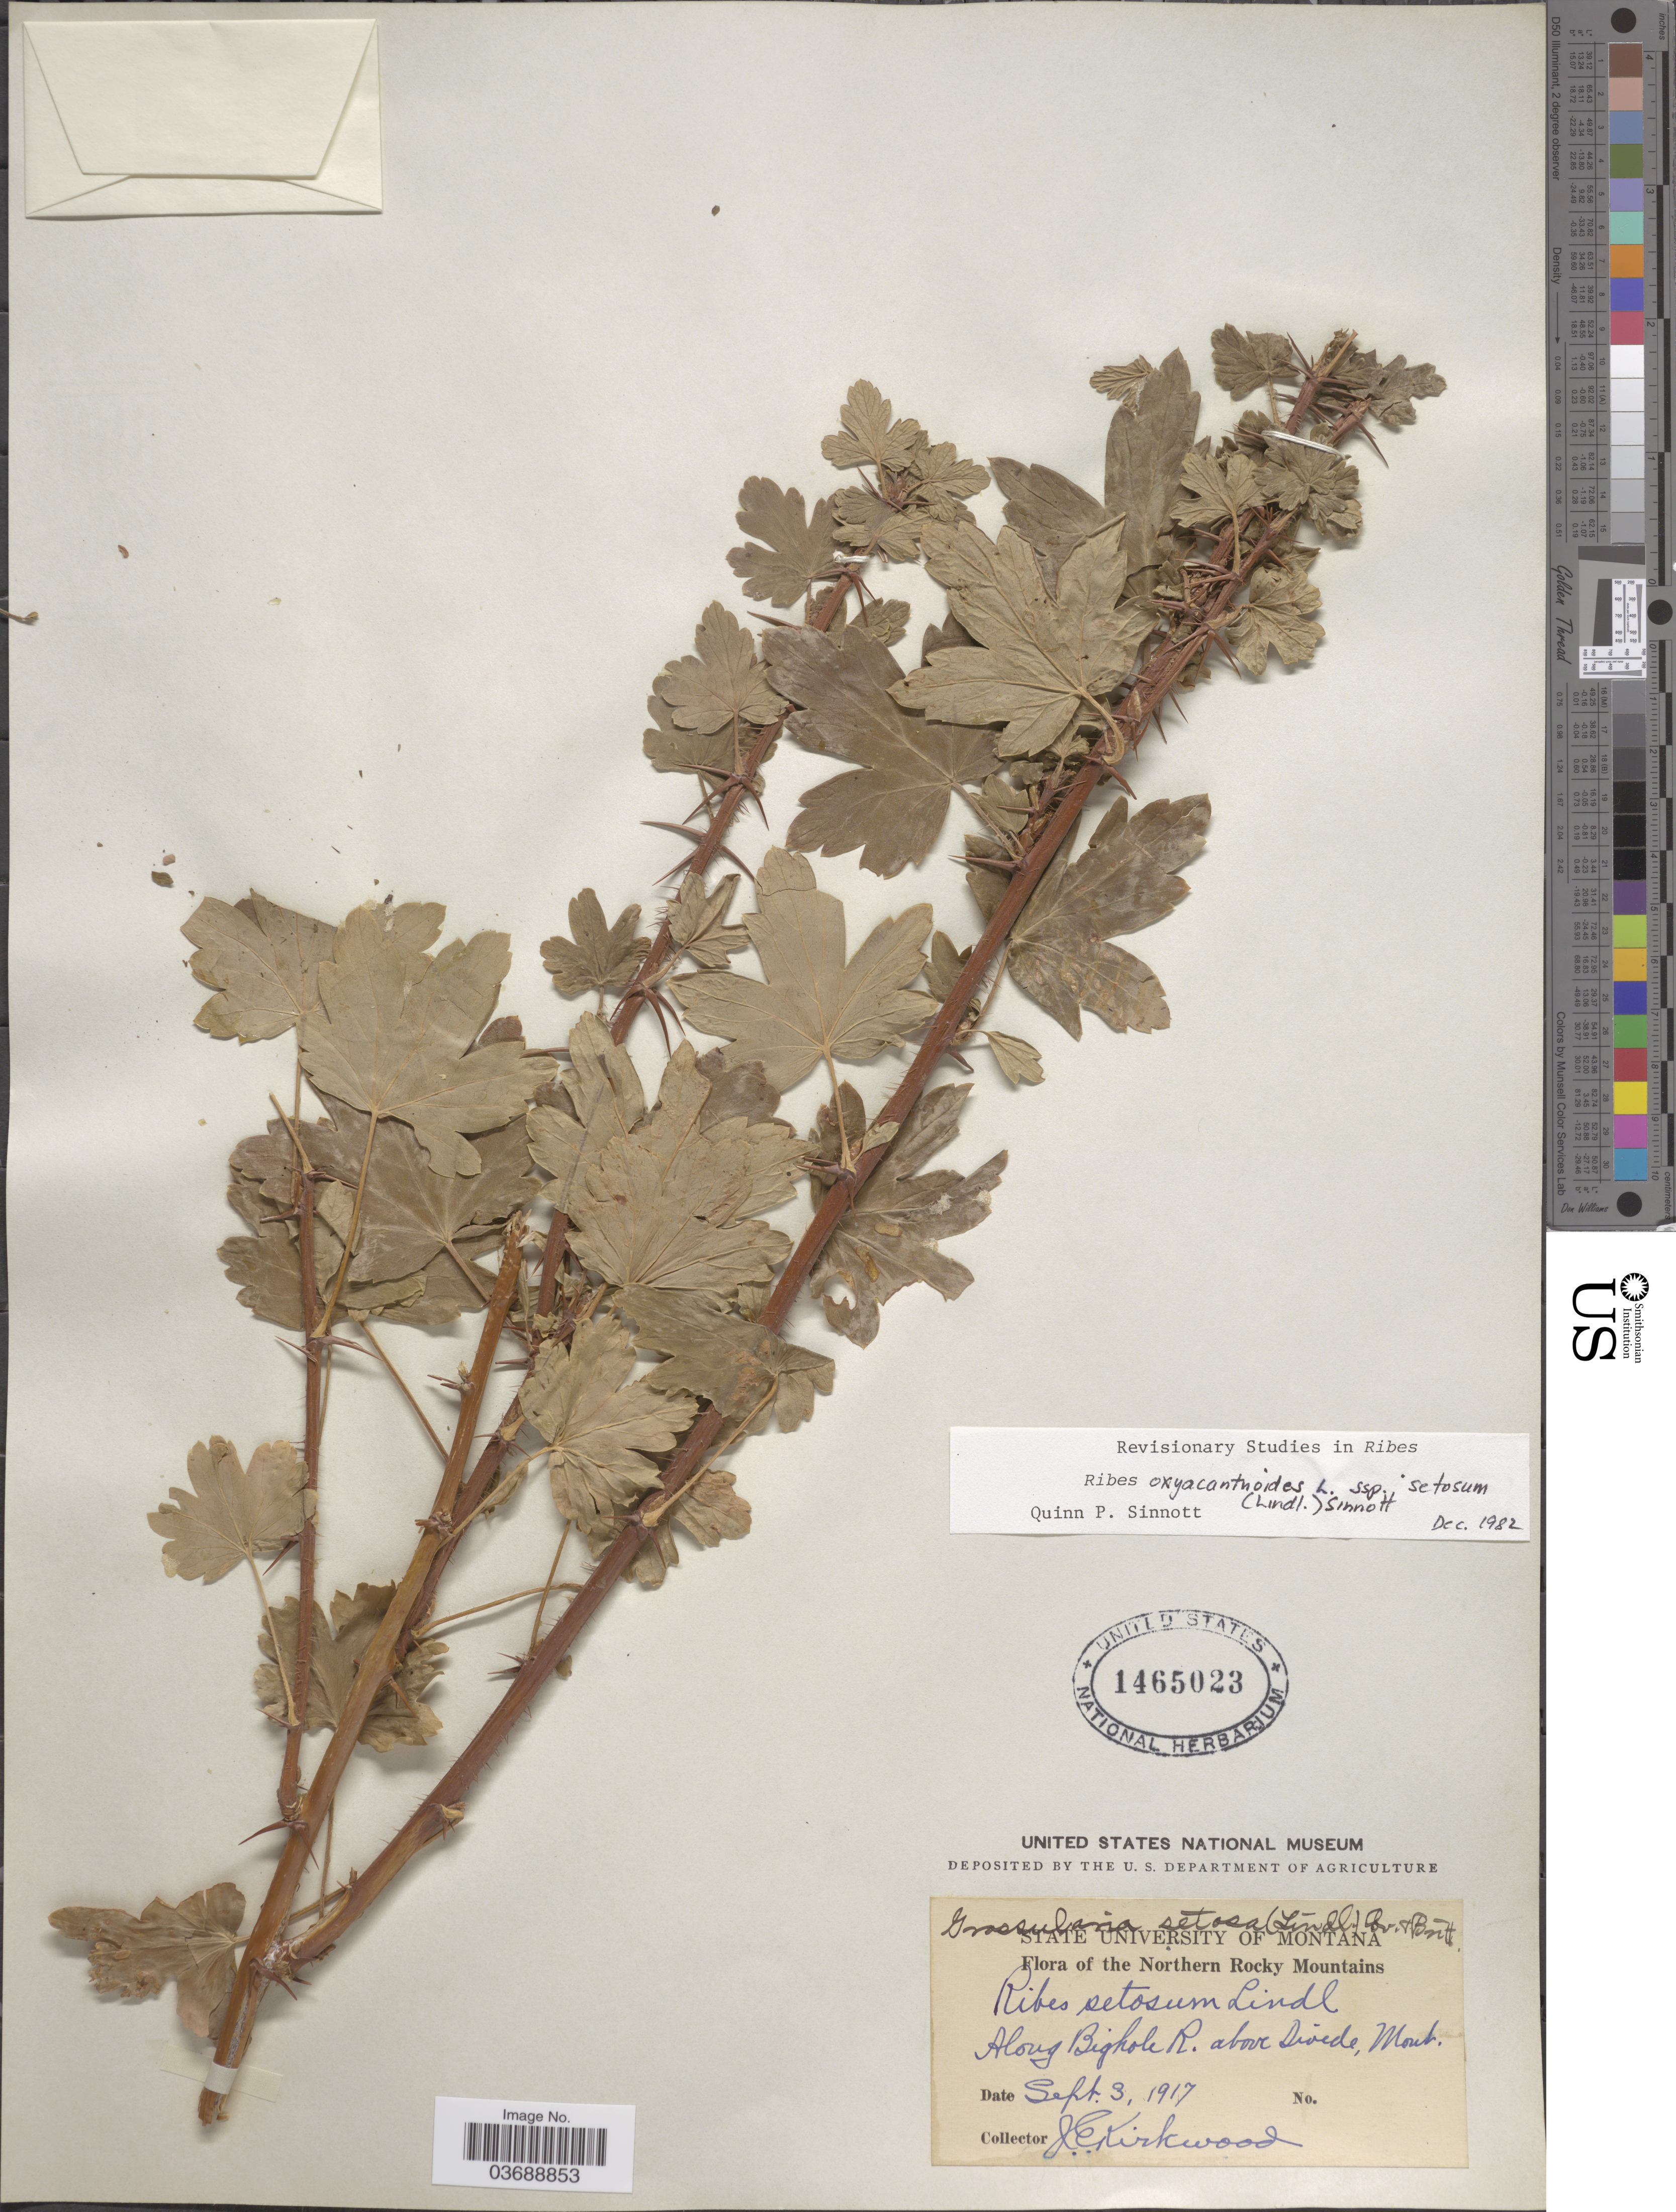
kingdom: Plantae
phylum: Tracheophyta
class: Magnoliopsida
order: Saxifragales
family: Grossulariaceae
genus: Ribes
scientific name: Ribes oxyacanthoides subsp. setosum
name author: (Lindl.) Q.P. Sinnott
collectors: J. Kirkwood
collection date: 1917-09-03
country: United States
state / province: Montana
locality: The Northern Rocky Mountains. Along Bighole R. above Divide.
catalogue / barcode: US 1465023